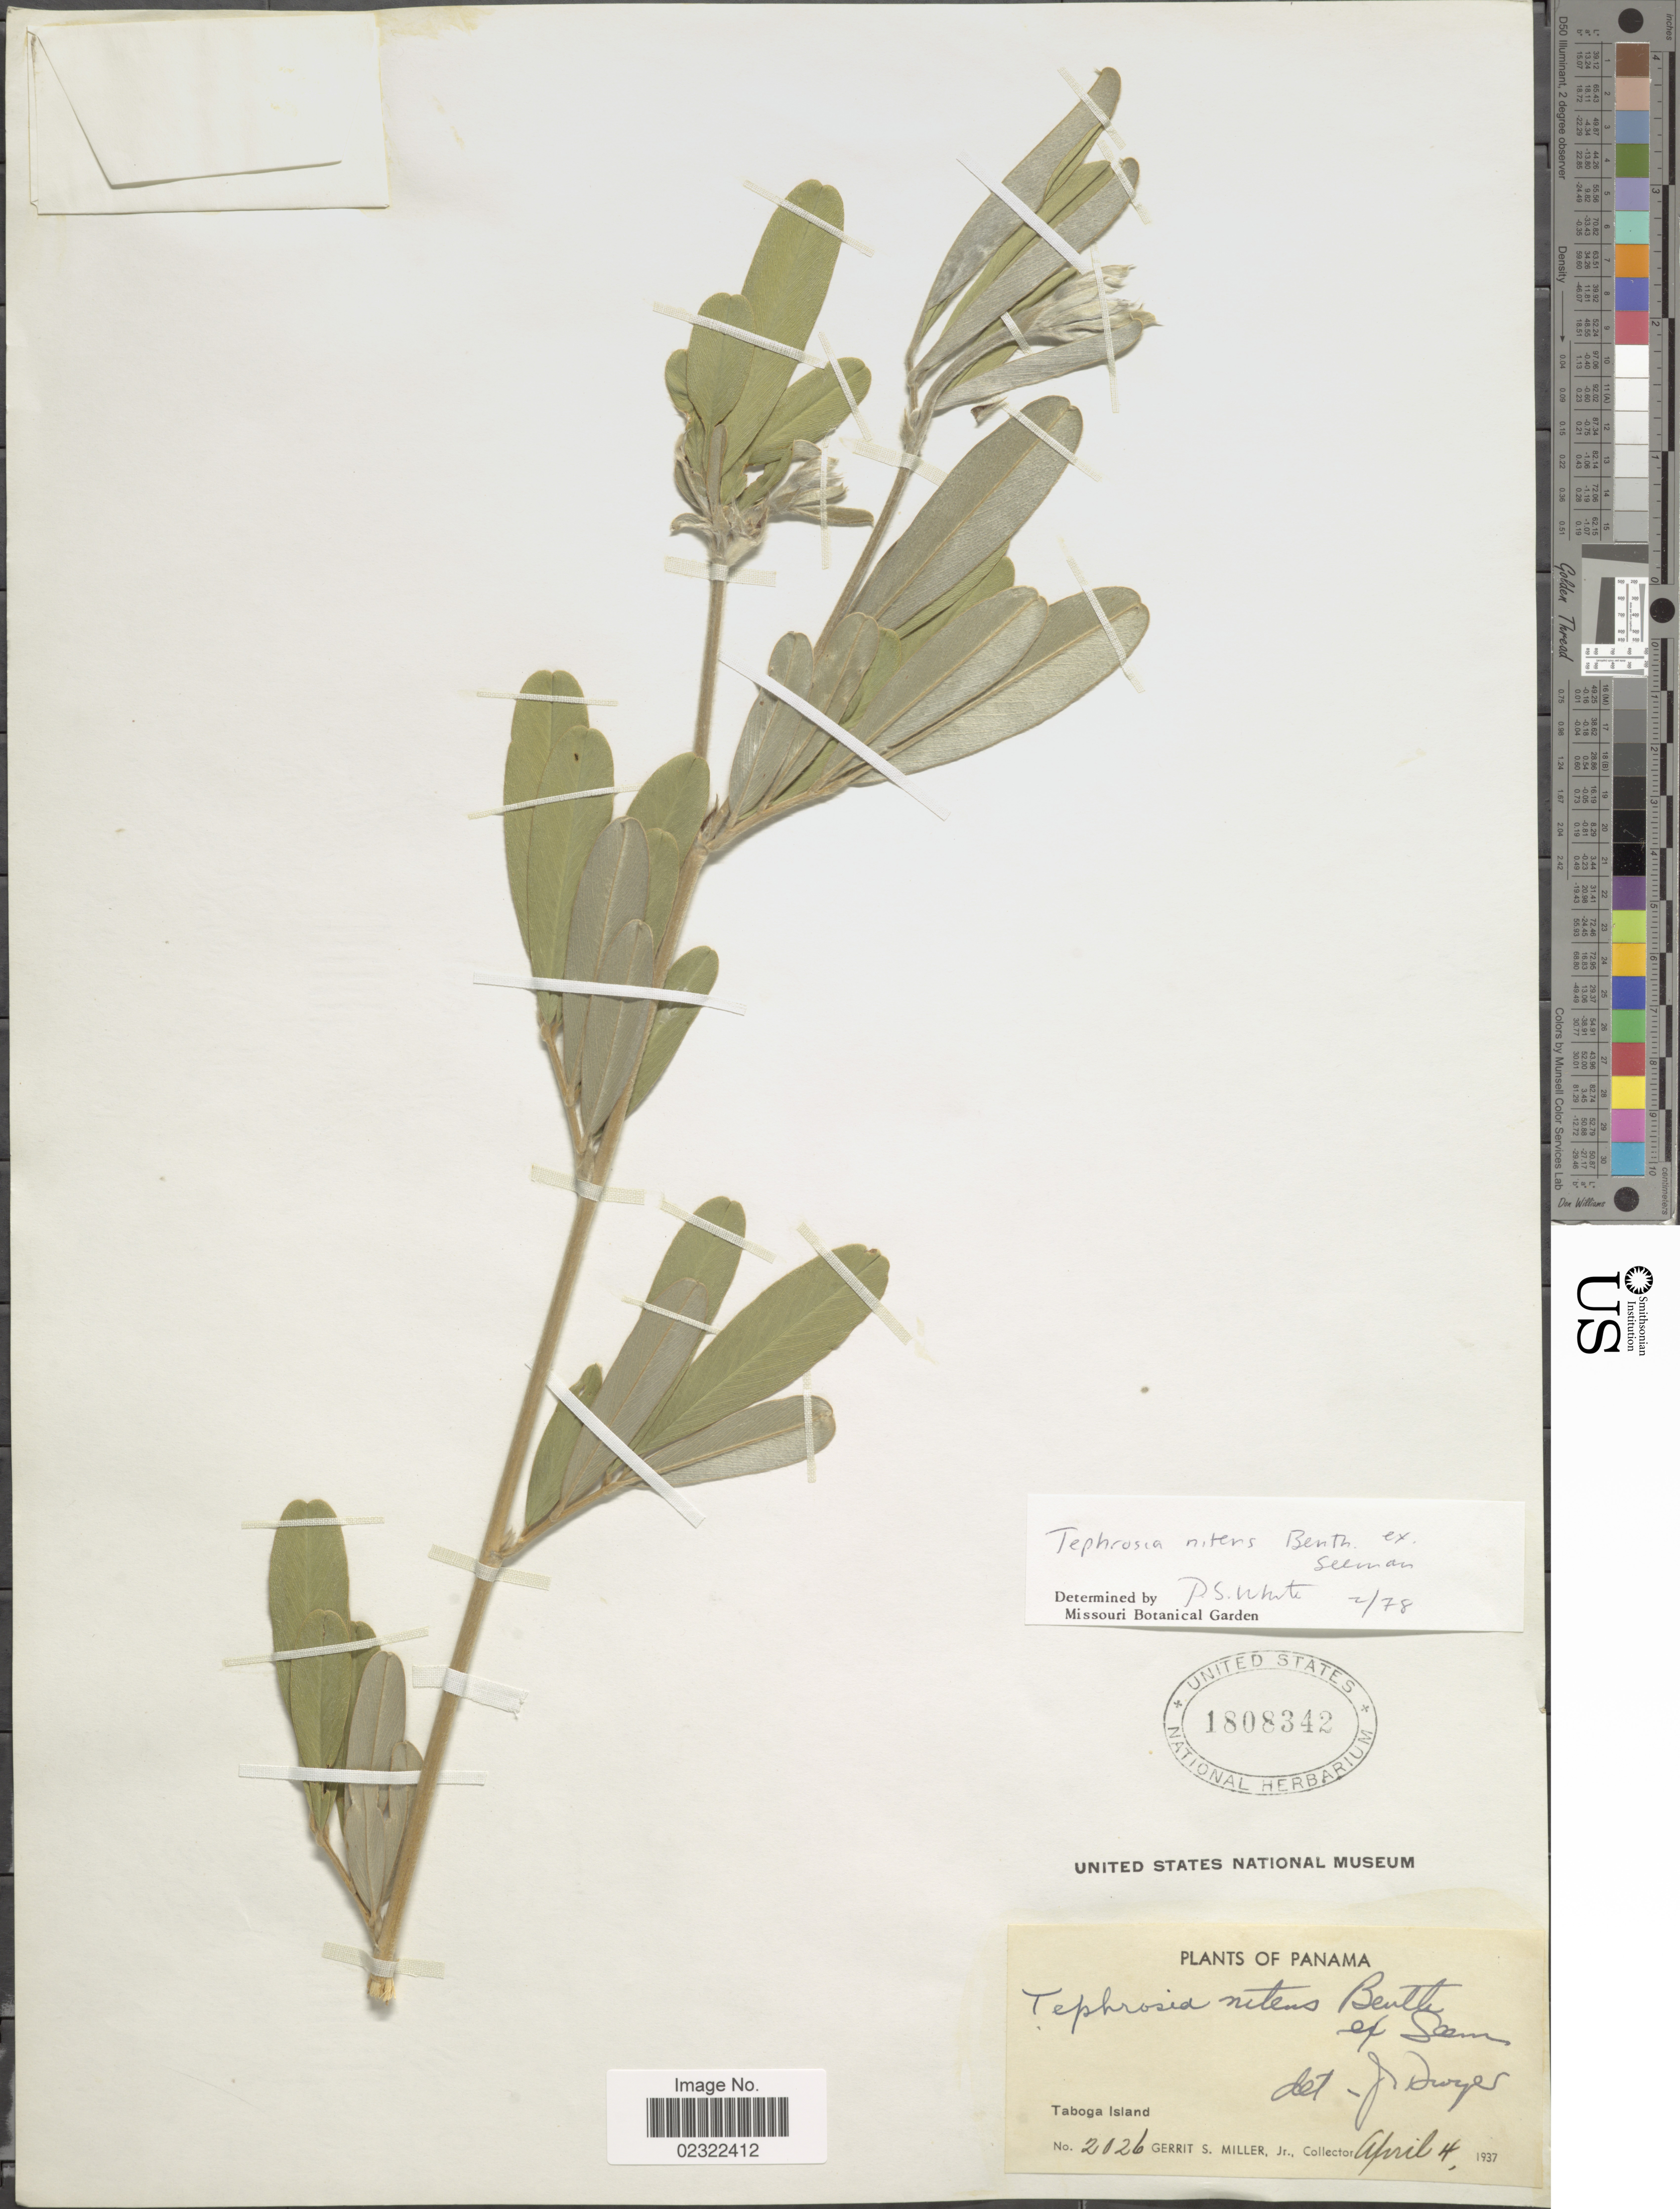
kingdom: Plantae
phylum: Tracheophyta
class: Magnoliopsida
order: Fabales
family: Fabaceae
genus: Tephrosia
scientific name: Tephrosia nitens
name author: Benth.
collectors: G. S. Miller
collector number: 2026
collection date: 1937-04-04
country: Panama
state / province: Panamá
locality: Panama. Taboga Island.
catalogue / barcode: US 1808342